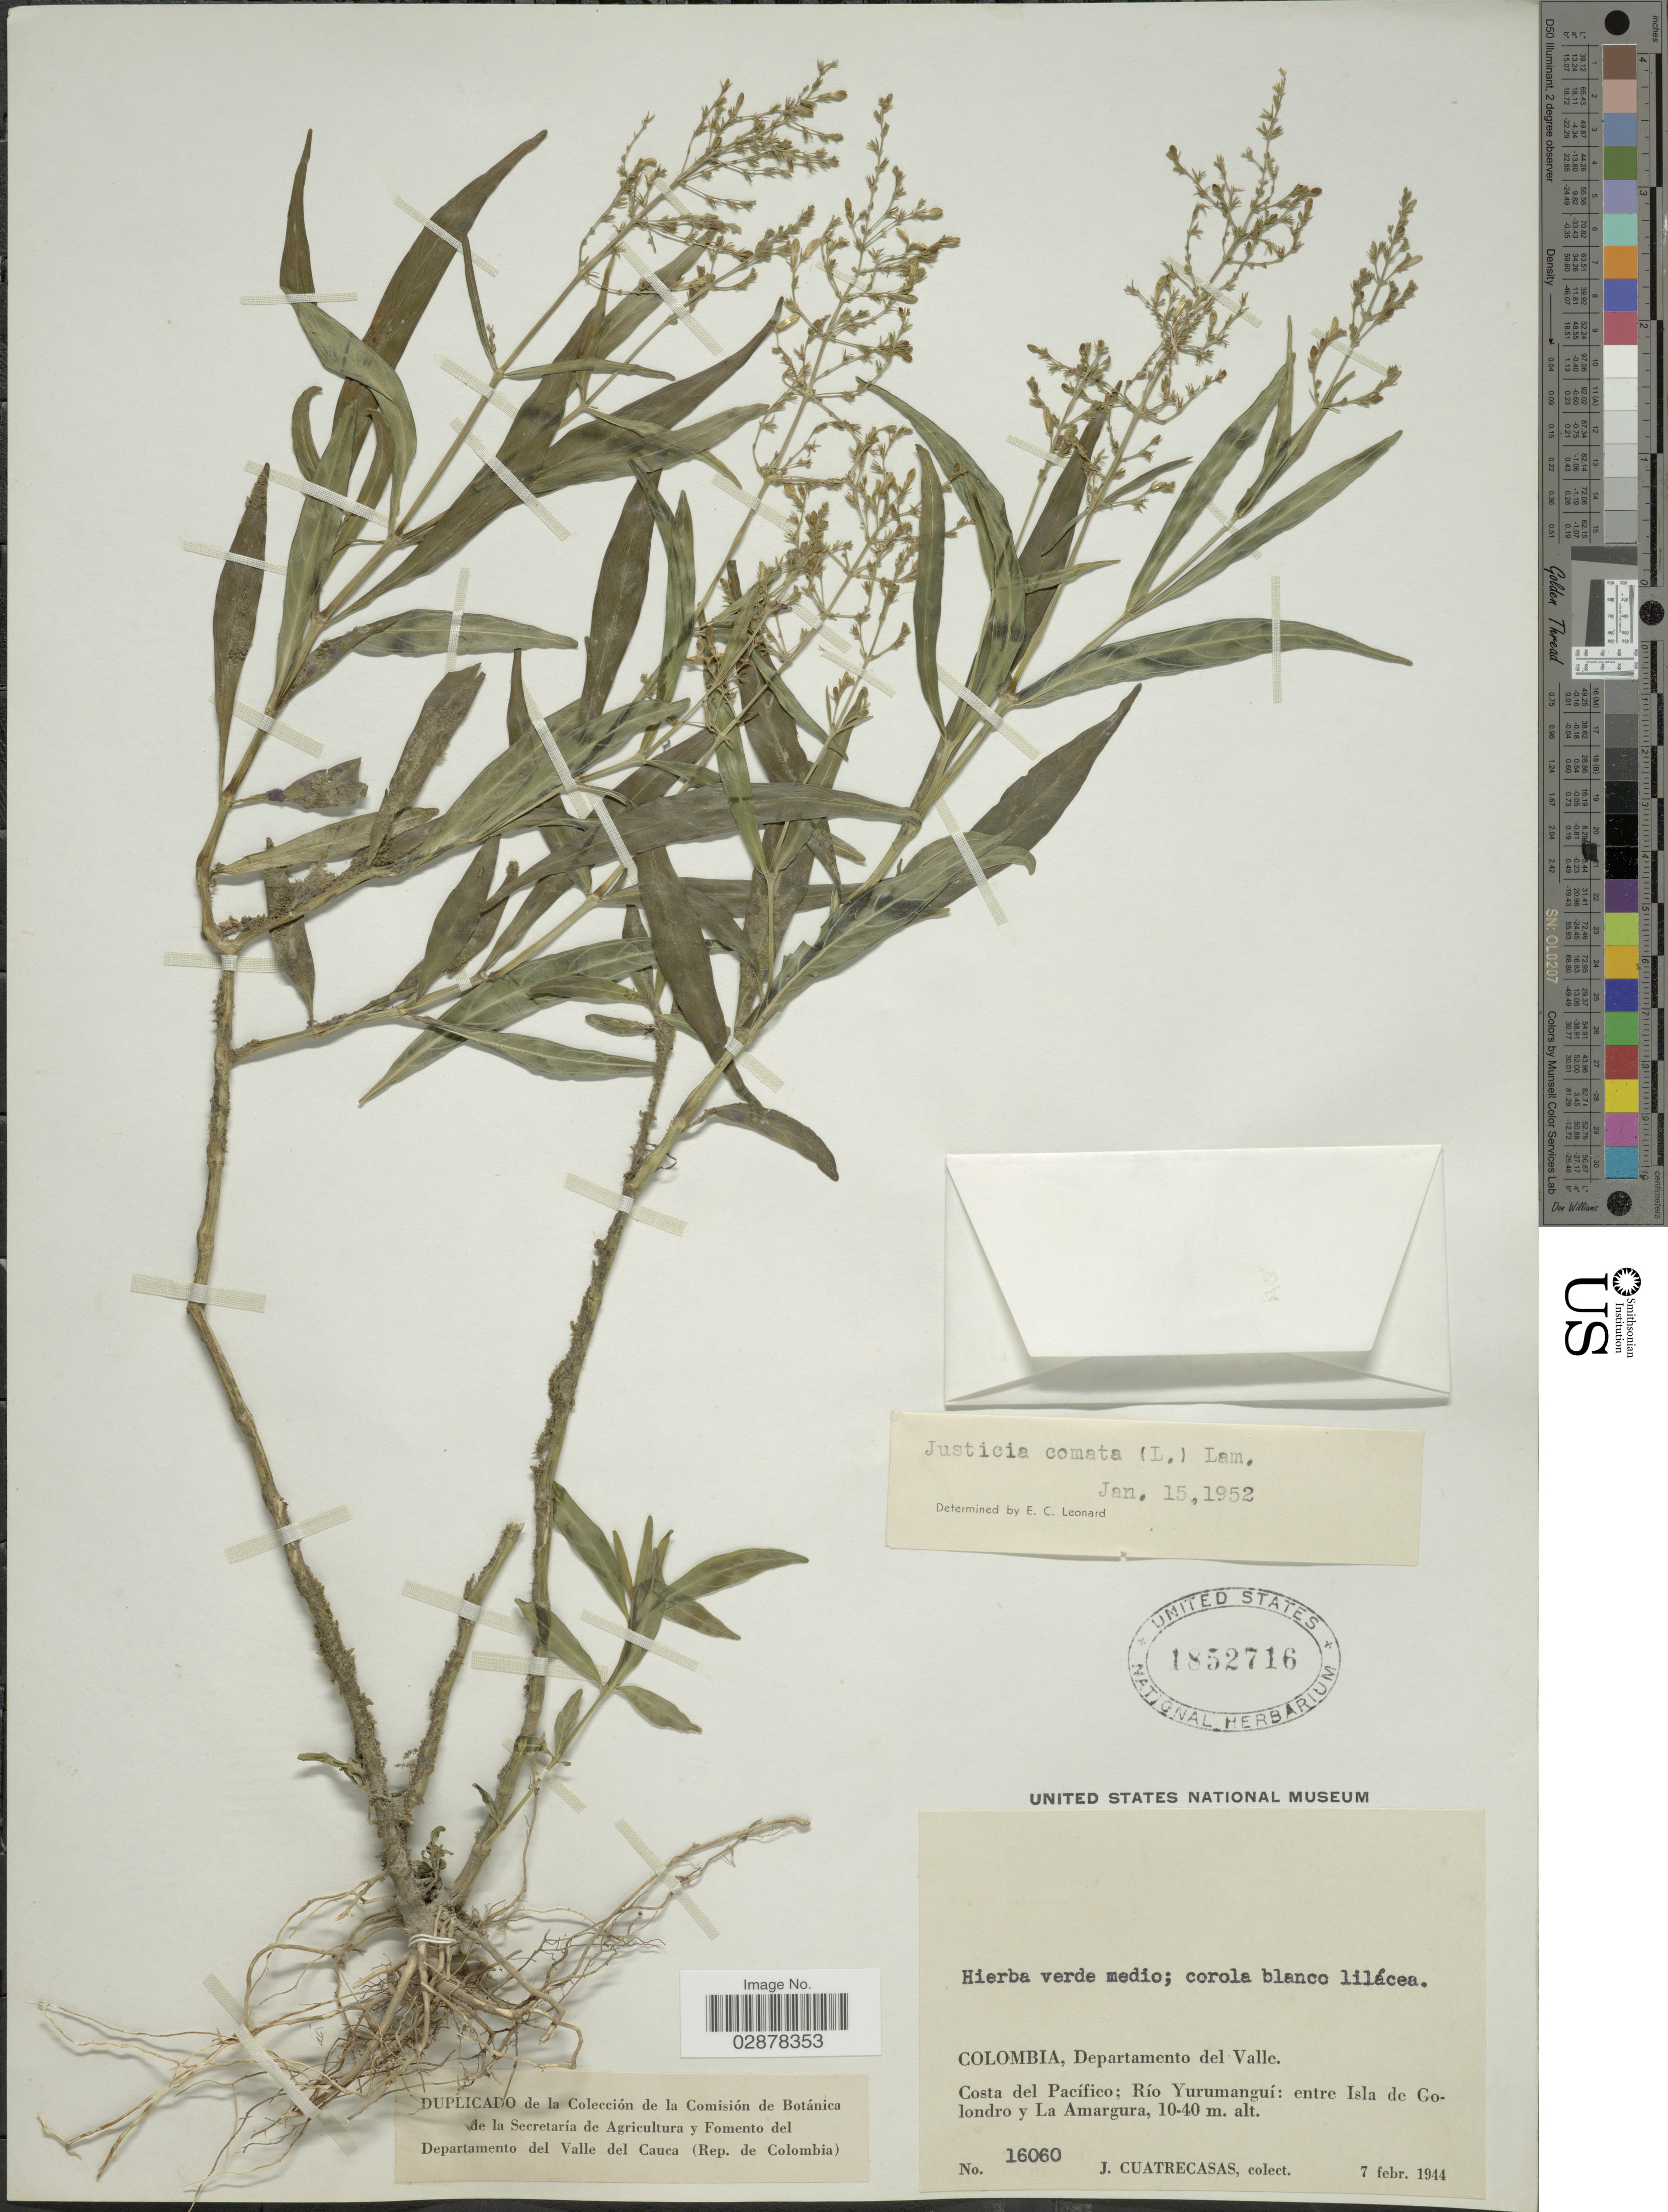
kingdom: Plantae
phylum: Tracheophyta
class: Magnoliopsida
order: Lamiales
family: Acanthaceae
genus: Justicia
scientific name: Justicia comata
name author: (L.) Lam.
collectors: J. Cuatrecasas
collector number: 16060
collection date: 1944-02-07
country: Colombia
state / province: Valle del Cauca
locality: Departamento del Valle. Costa del Pacífico, río Yurumanguí: entre Isla de Golondro y La Amargura.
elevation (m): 10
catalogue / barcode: US 1852716